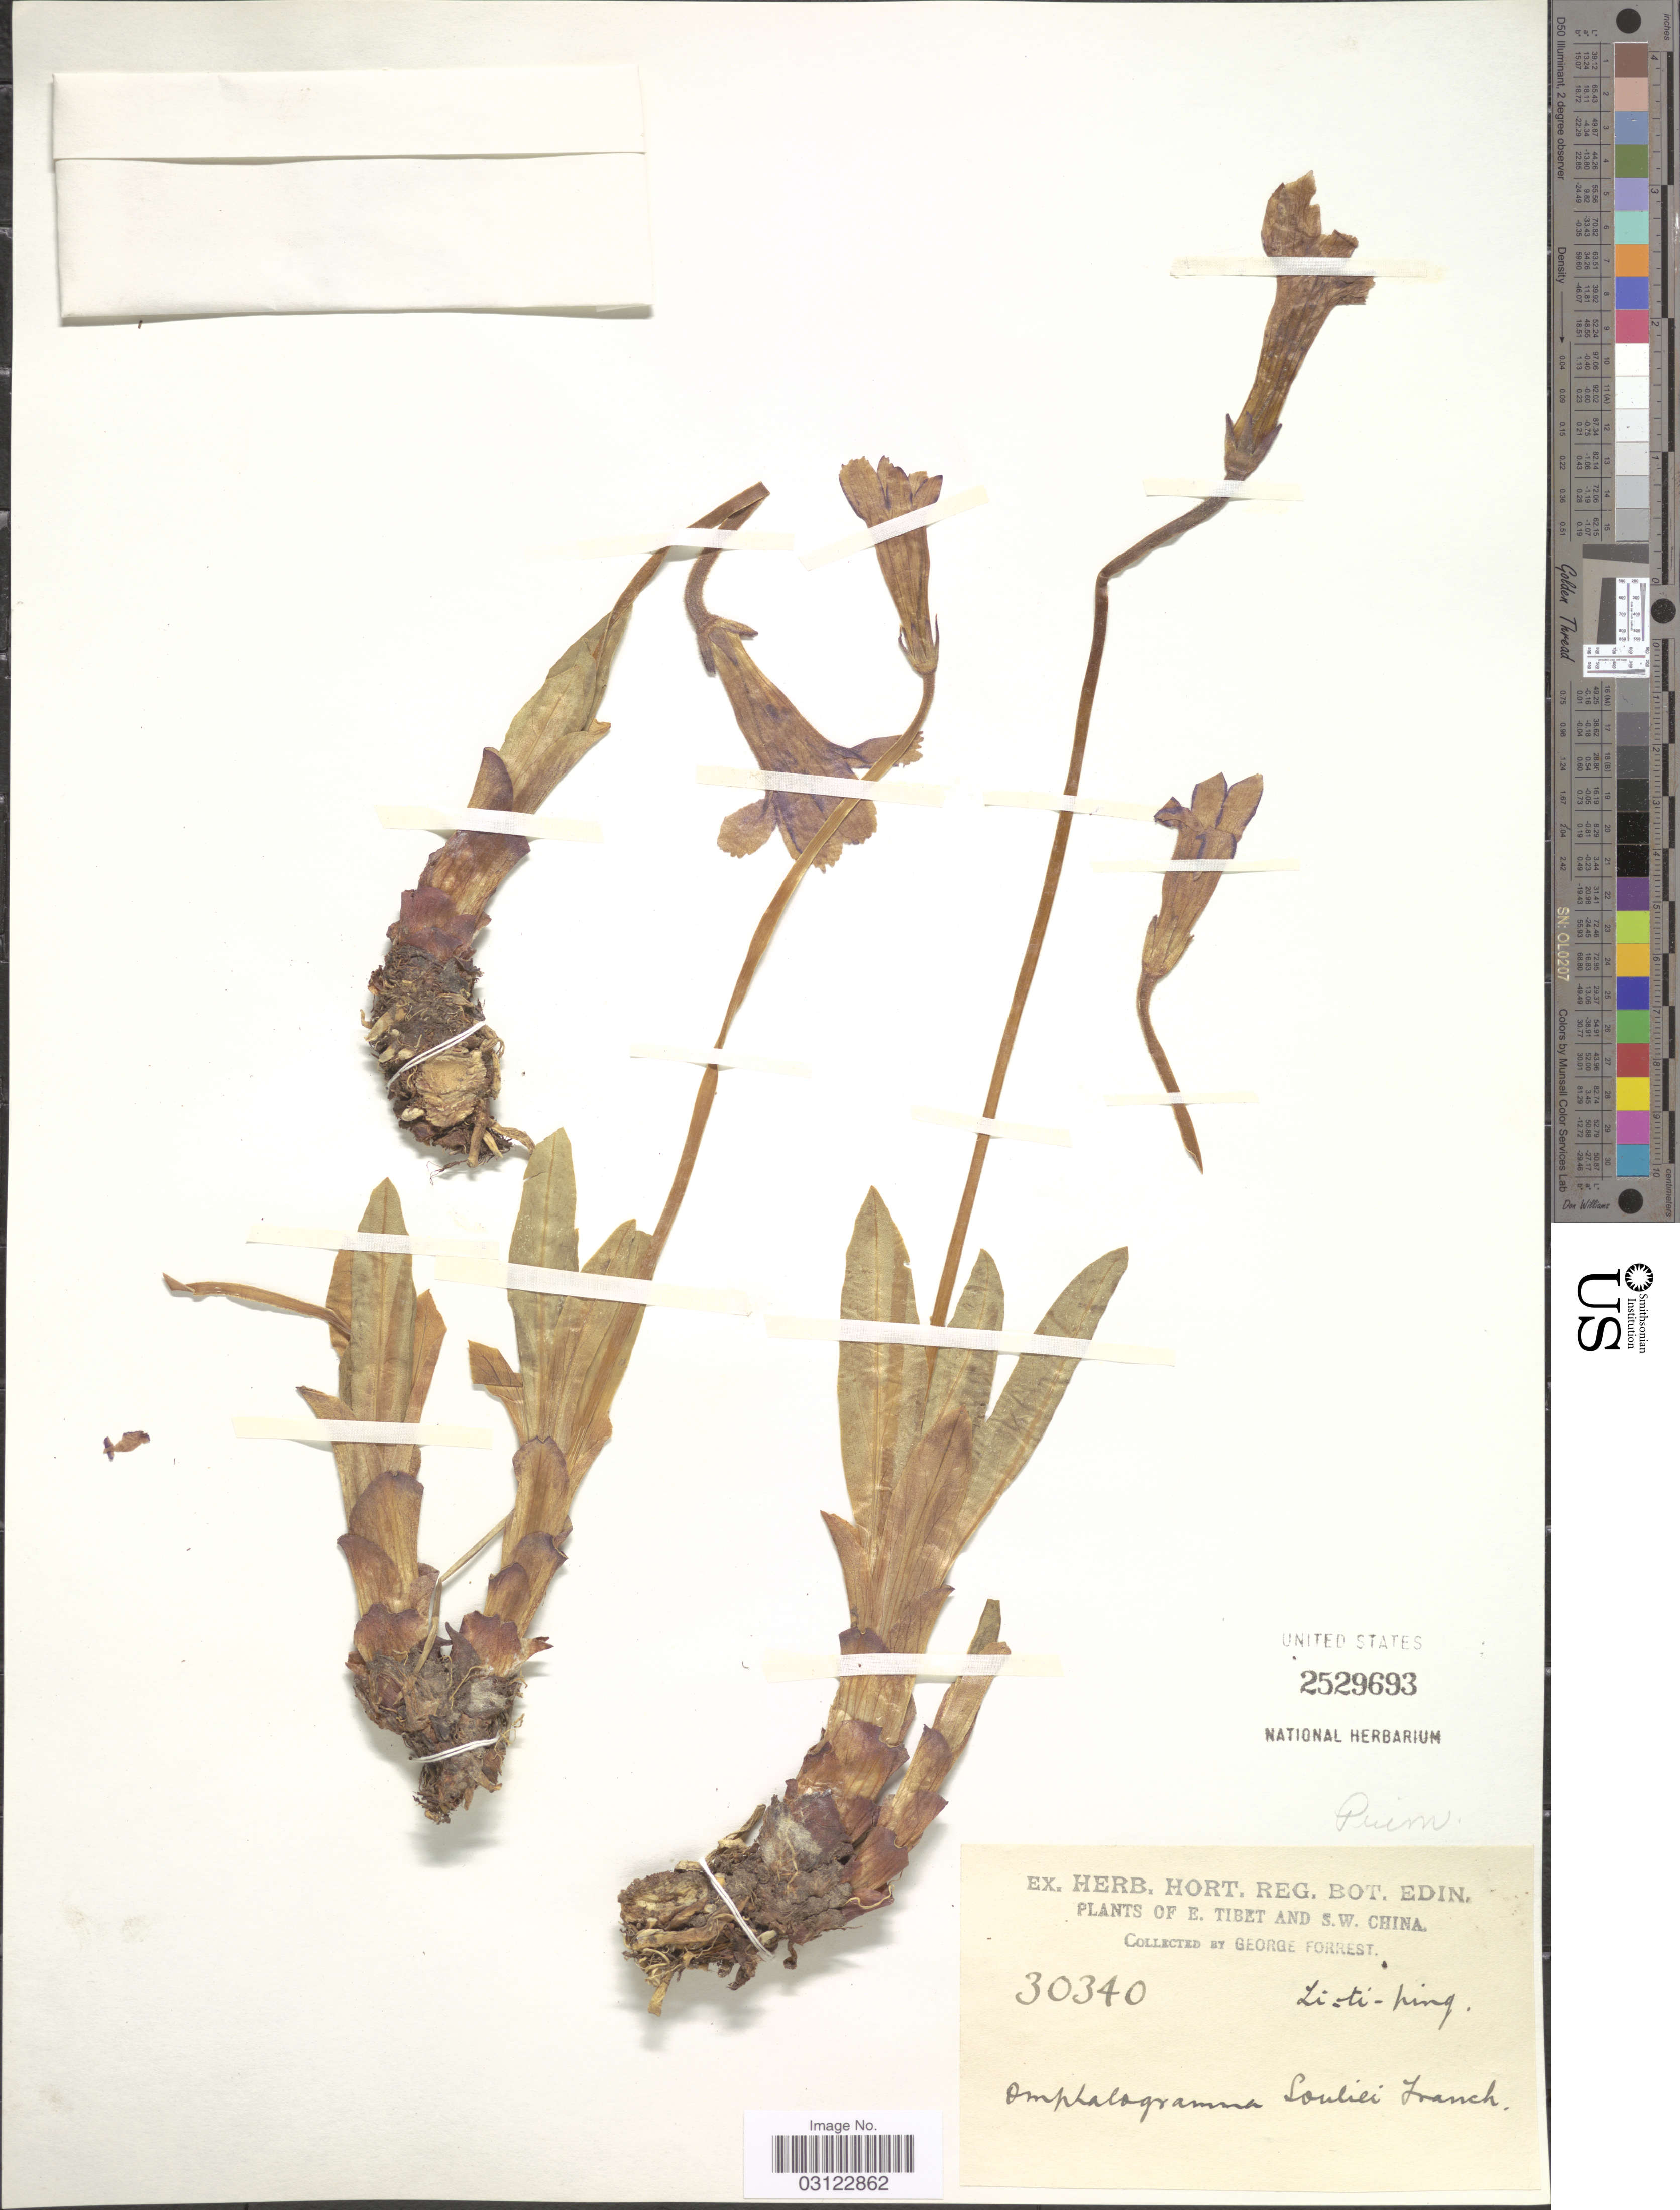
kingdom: Plantae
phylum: Tracheophyta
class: Magnoliopsida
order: Ericales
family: Primulaceae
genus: Omphalogramma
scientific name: Omphalogramma souliei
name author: Franch.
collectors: G. Forrest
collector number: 30340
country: China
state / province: Xizang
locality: E. Tibet and S.W. China. Li-ti-ping.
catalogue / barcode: US 2529693